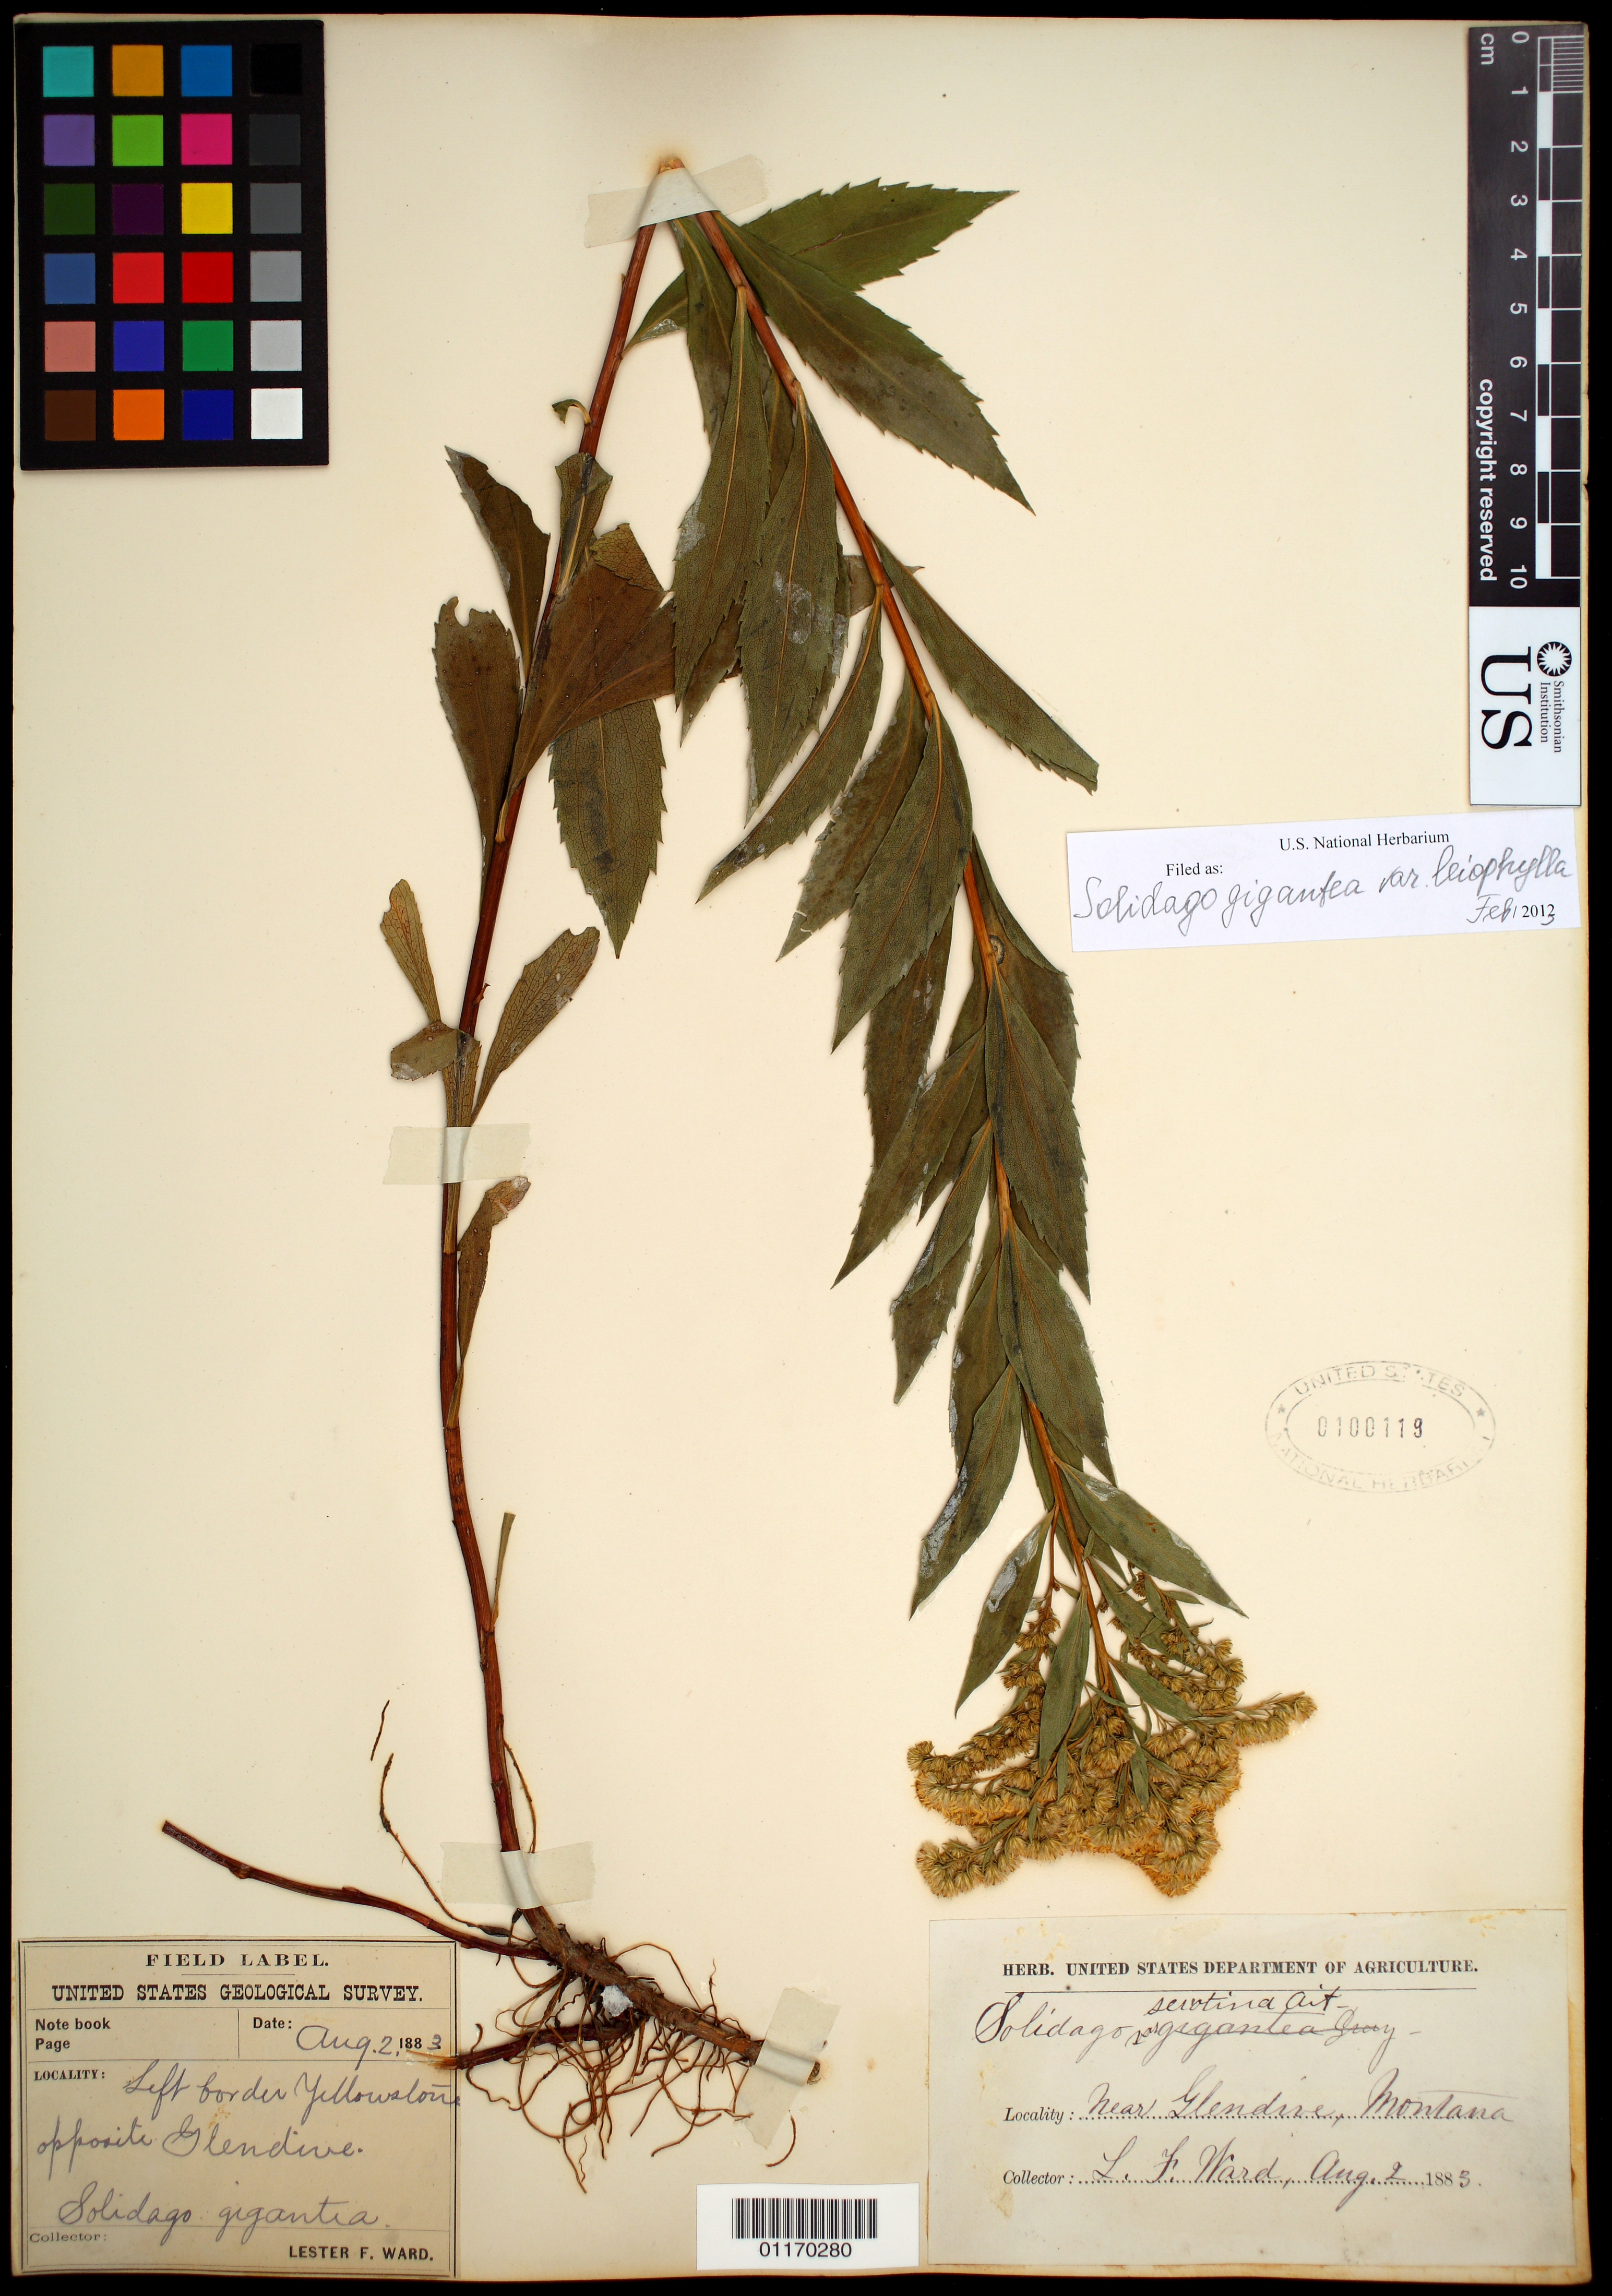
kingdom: Plantae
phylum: Tracheophyta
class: Magnoliopsida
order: Asterales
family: Asteraceae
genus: Solidago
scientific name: Solidago gigantea var. leiophylla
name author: Fernald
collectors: L. F. Ward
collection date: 1883-08-02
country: United States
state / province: Montana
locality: Left border of Yellowstone opposite Glendive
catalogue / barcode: US 100119